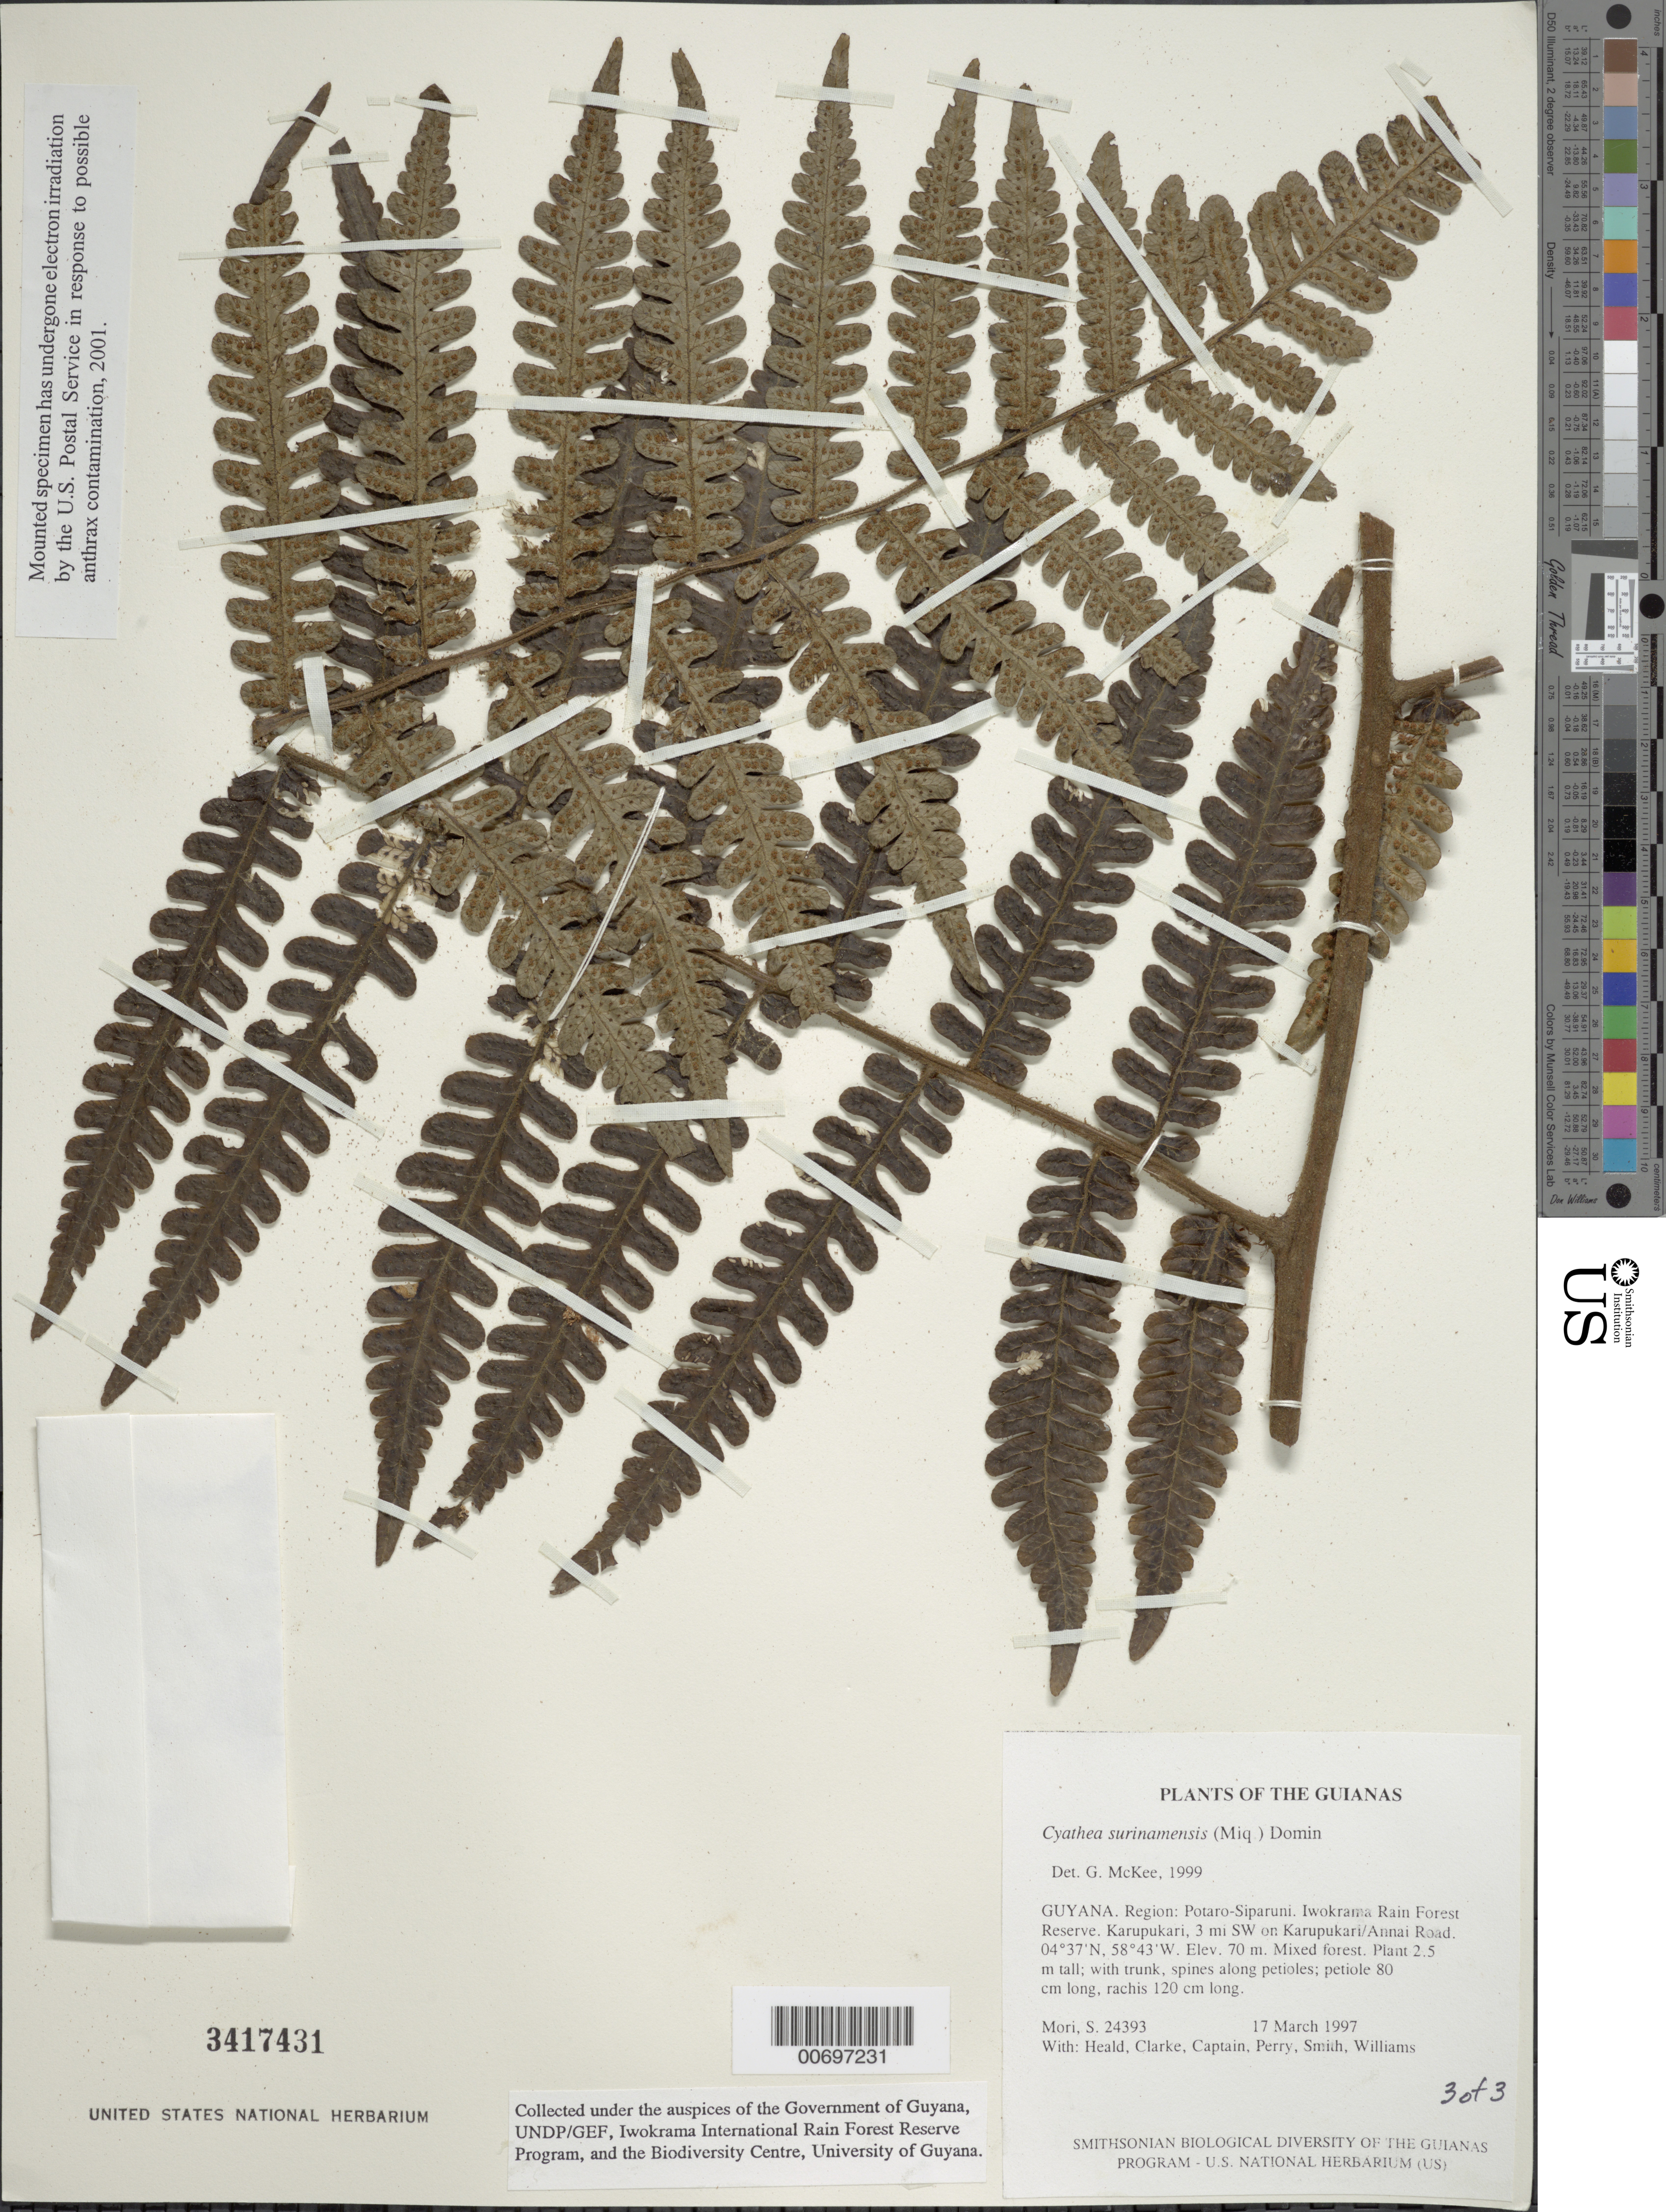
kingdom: Plantae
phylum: Tracheophyta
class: Polypodiopsida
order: Cyatheales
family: Cyatheaceae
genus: Cyathea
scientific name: Cyathea surinamensis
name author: (Miq.) Domin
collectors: S. Mori, S. Heald, D. Clarke, C. Captain, C. Perry, -- Smith & R. Williams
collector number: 24393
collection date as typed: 17 March 1997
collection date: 1997-03-17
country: Guyana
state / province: Potaro-Siparuni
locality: Iwokrama Rain Forest Reserve. Karupukari, 3 mi SW on Karupukari/Annai Road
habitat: Mixed forest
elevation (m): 70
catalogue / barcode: US 3417431